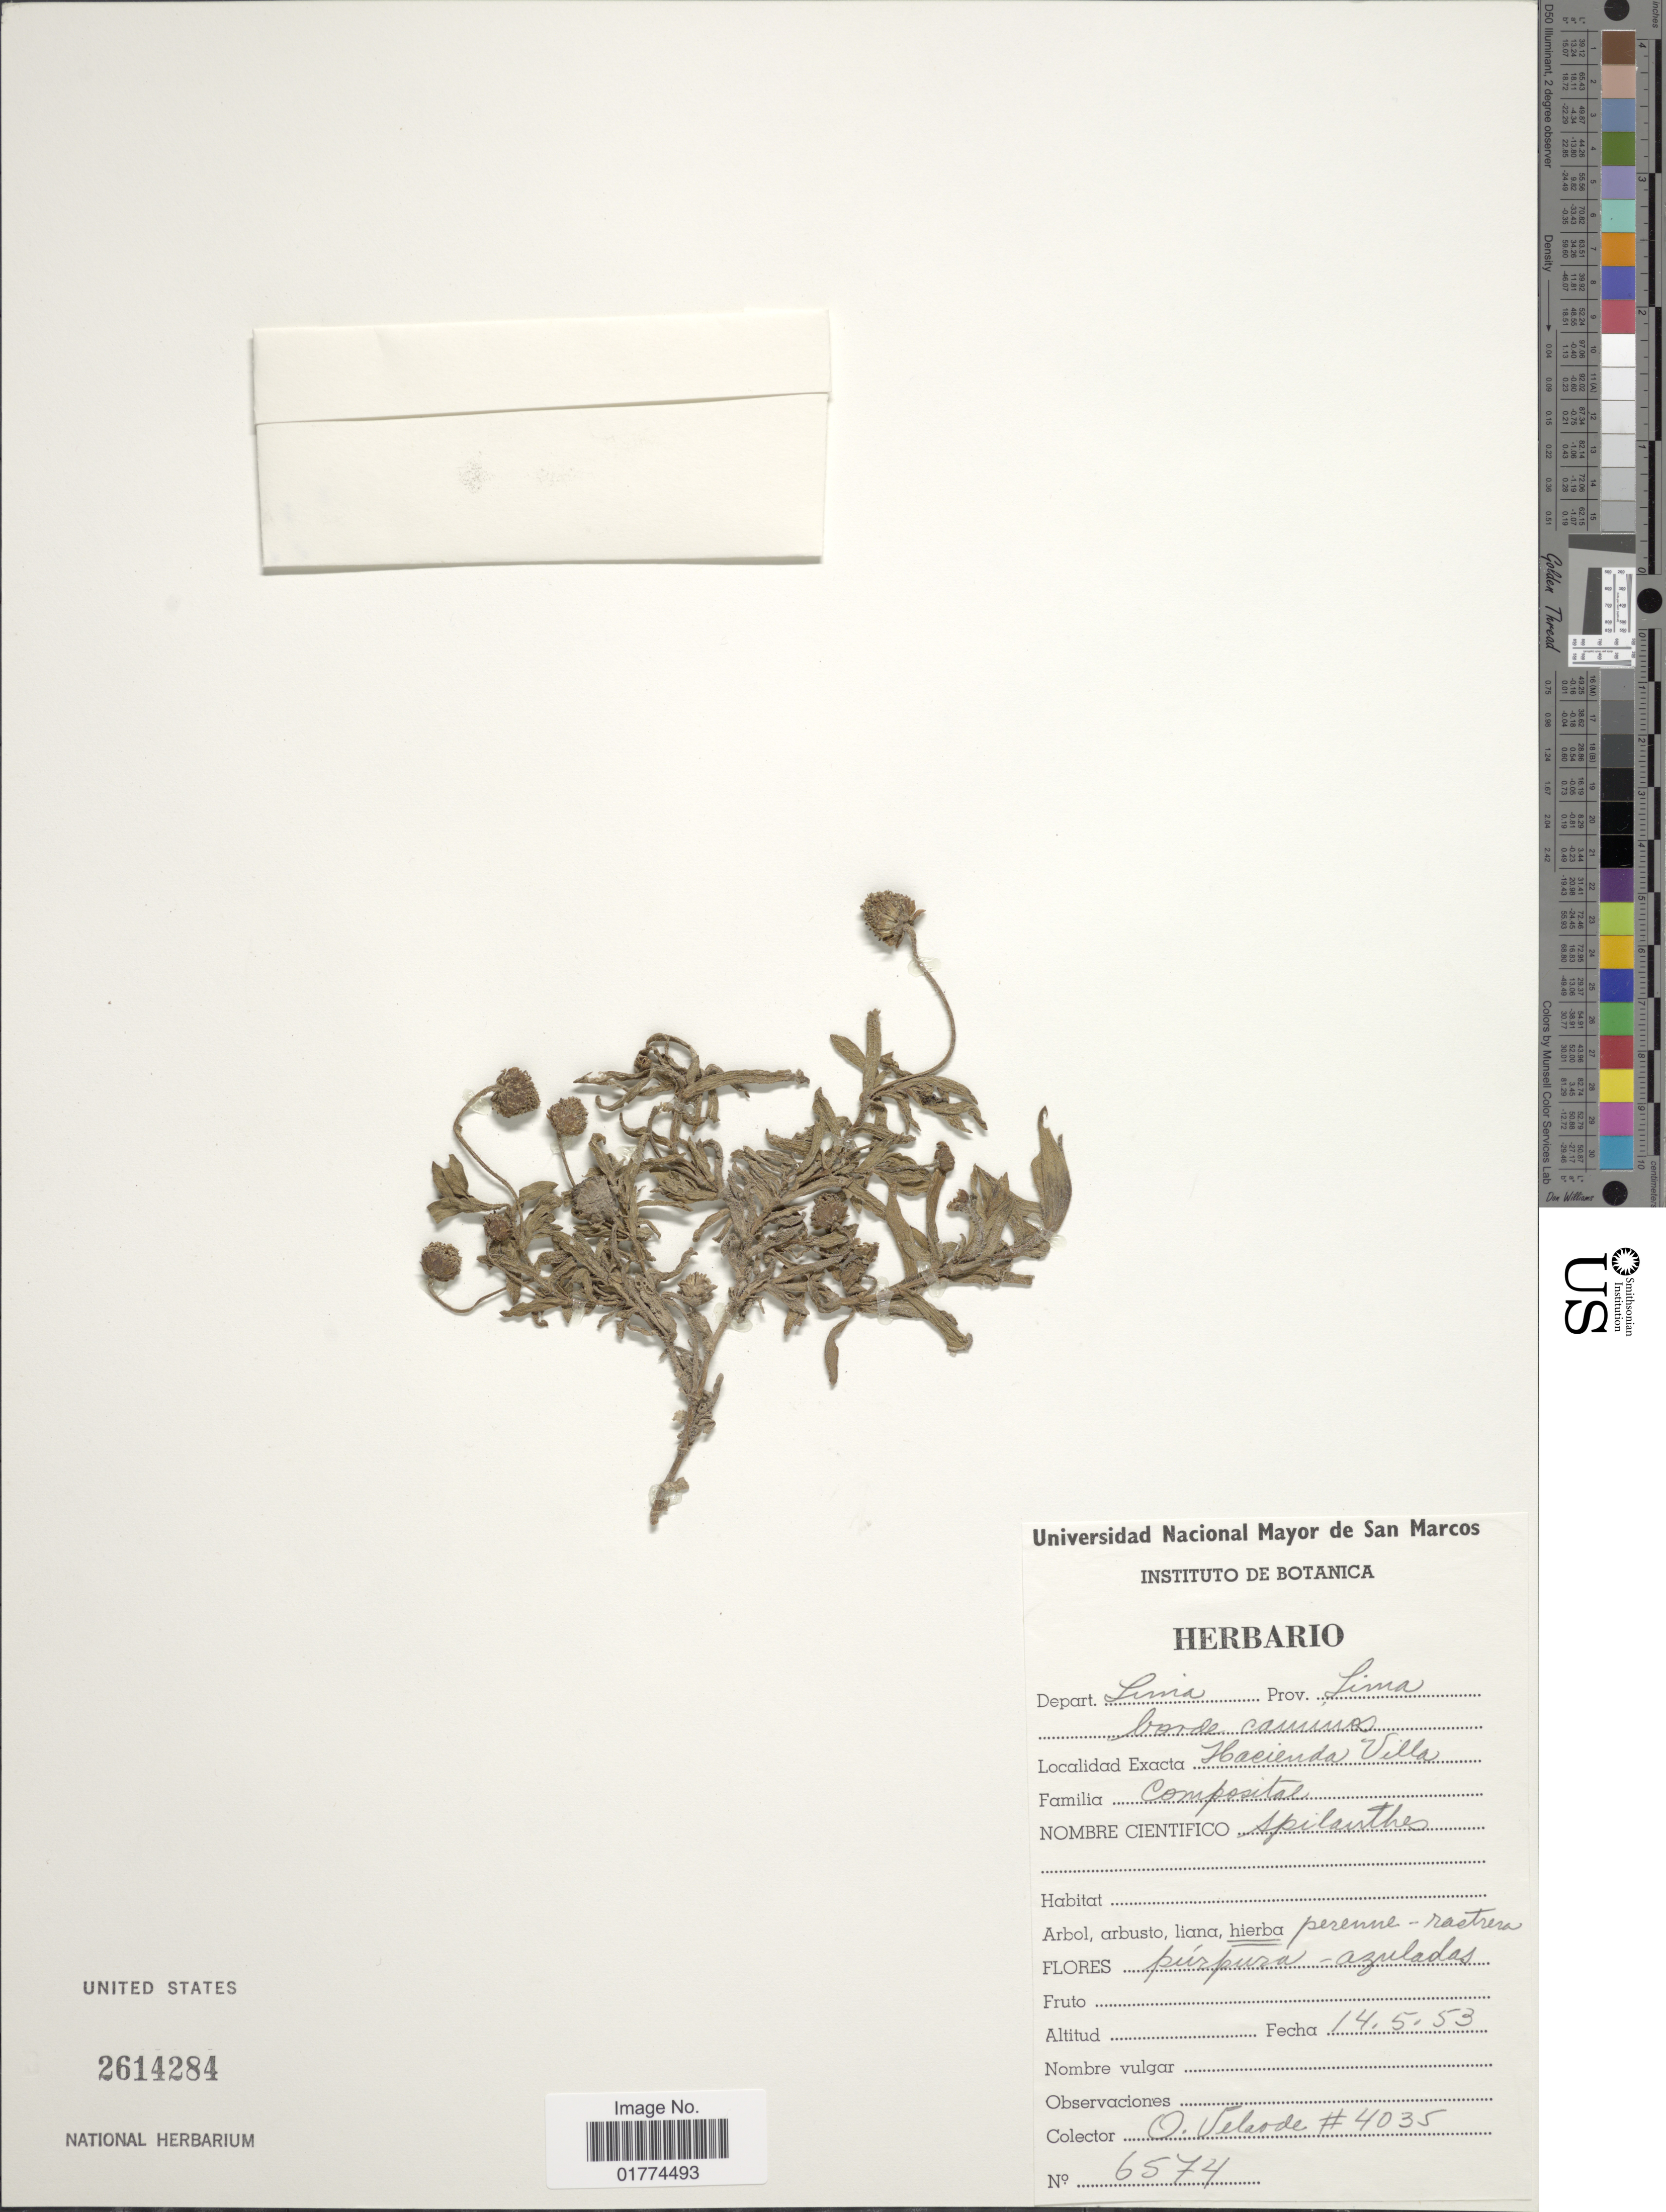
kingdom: Plantae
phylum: Tracheophyta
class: Magnoliopsida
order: Asterales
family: Asteraceae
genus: Spilanthes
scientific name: Spilanthes leiocarpa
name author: DC.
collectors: O. Velarde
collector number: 4035/6574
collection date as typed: Transcribed d/m/y: 14/5/53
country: Peru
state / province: Lima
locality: Prov. Lima. borde caminos Hacienda Villa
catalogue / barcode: US 2614284